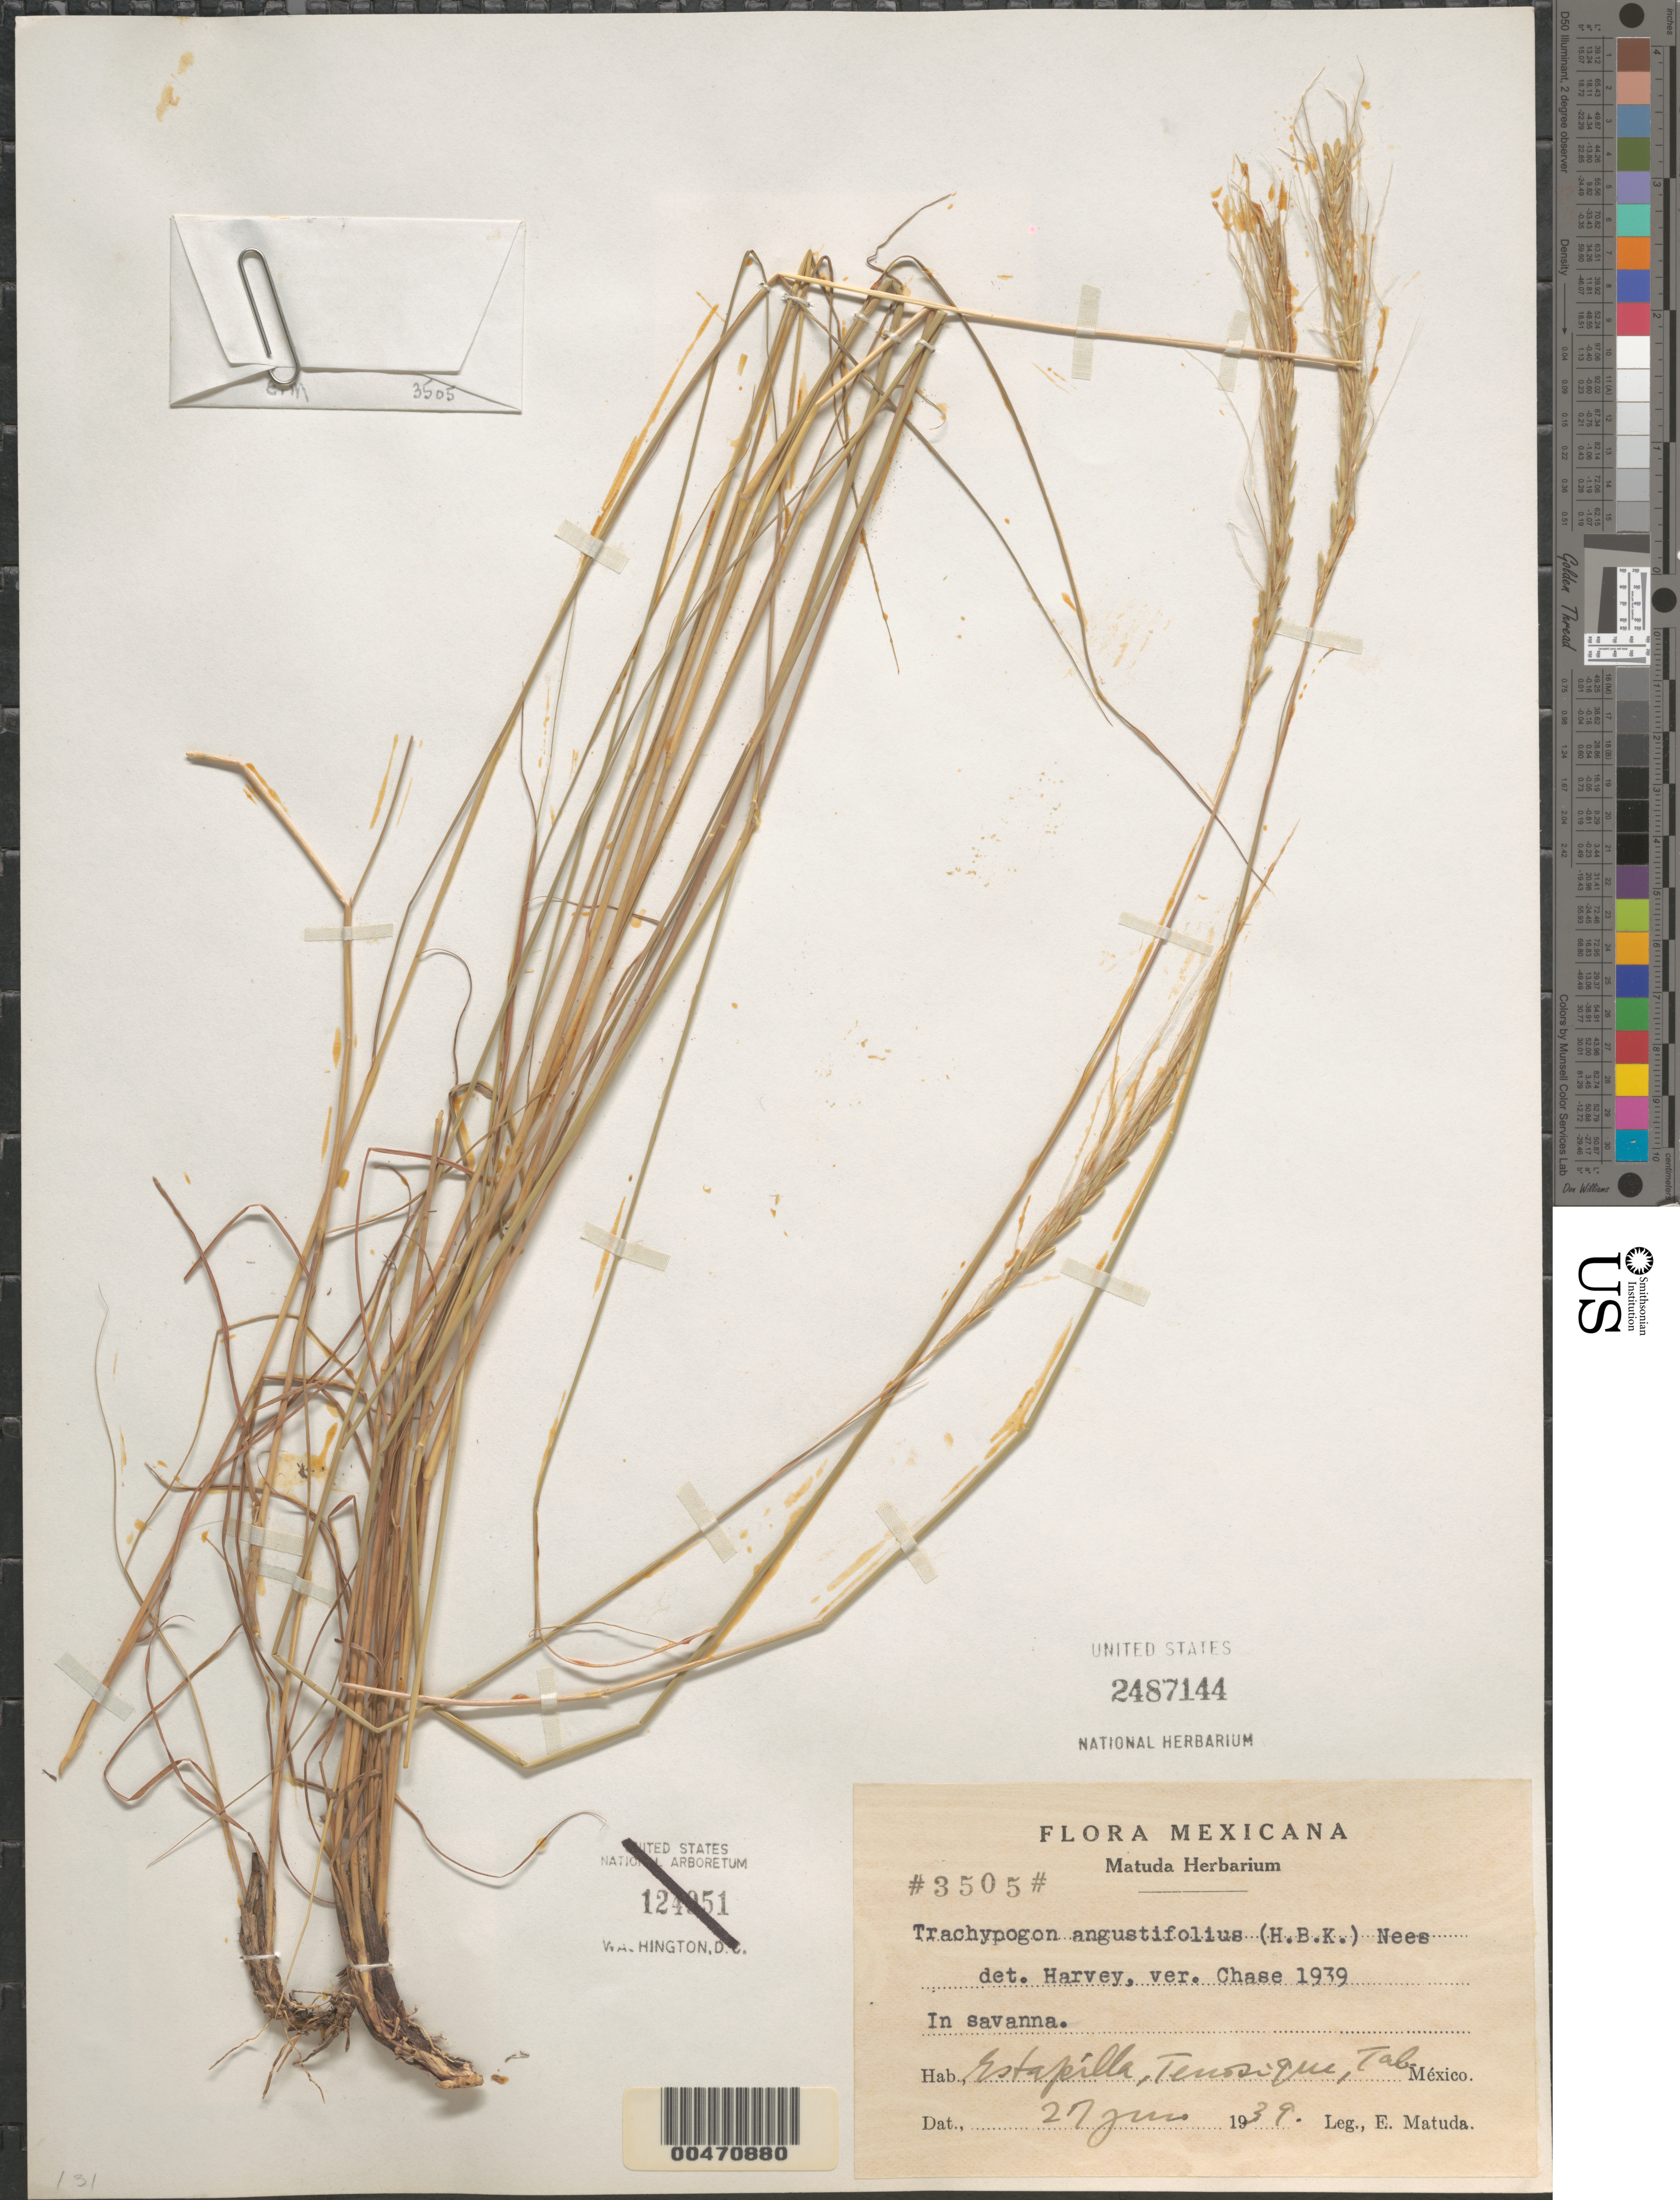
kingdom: Plantae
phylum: Tracheophyta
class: Liliopsida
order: Poales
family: Poaceae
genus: Trachypogon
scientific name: Trachypogon angustifolius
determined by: Harvey, L. H.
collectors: E. Matuda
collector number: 3505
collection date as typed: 27 Jun 1939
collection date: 1939-06-27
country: Mexico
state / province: Tabasco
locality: Estapilla, Tenosiqui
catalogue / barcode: US 2487144